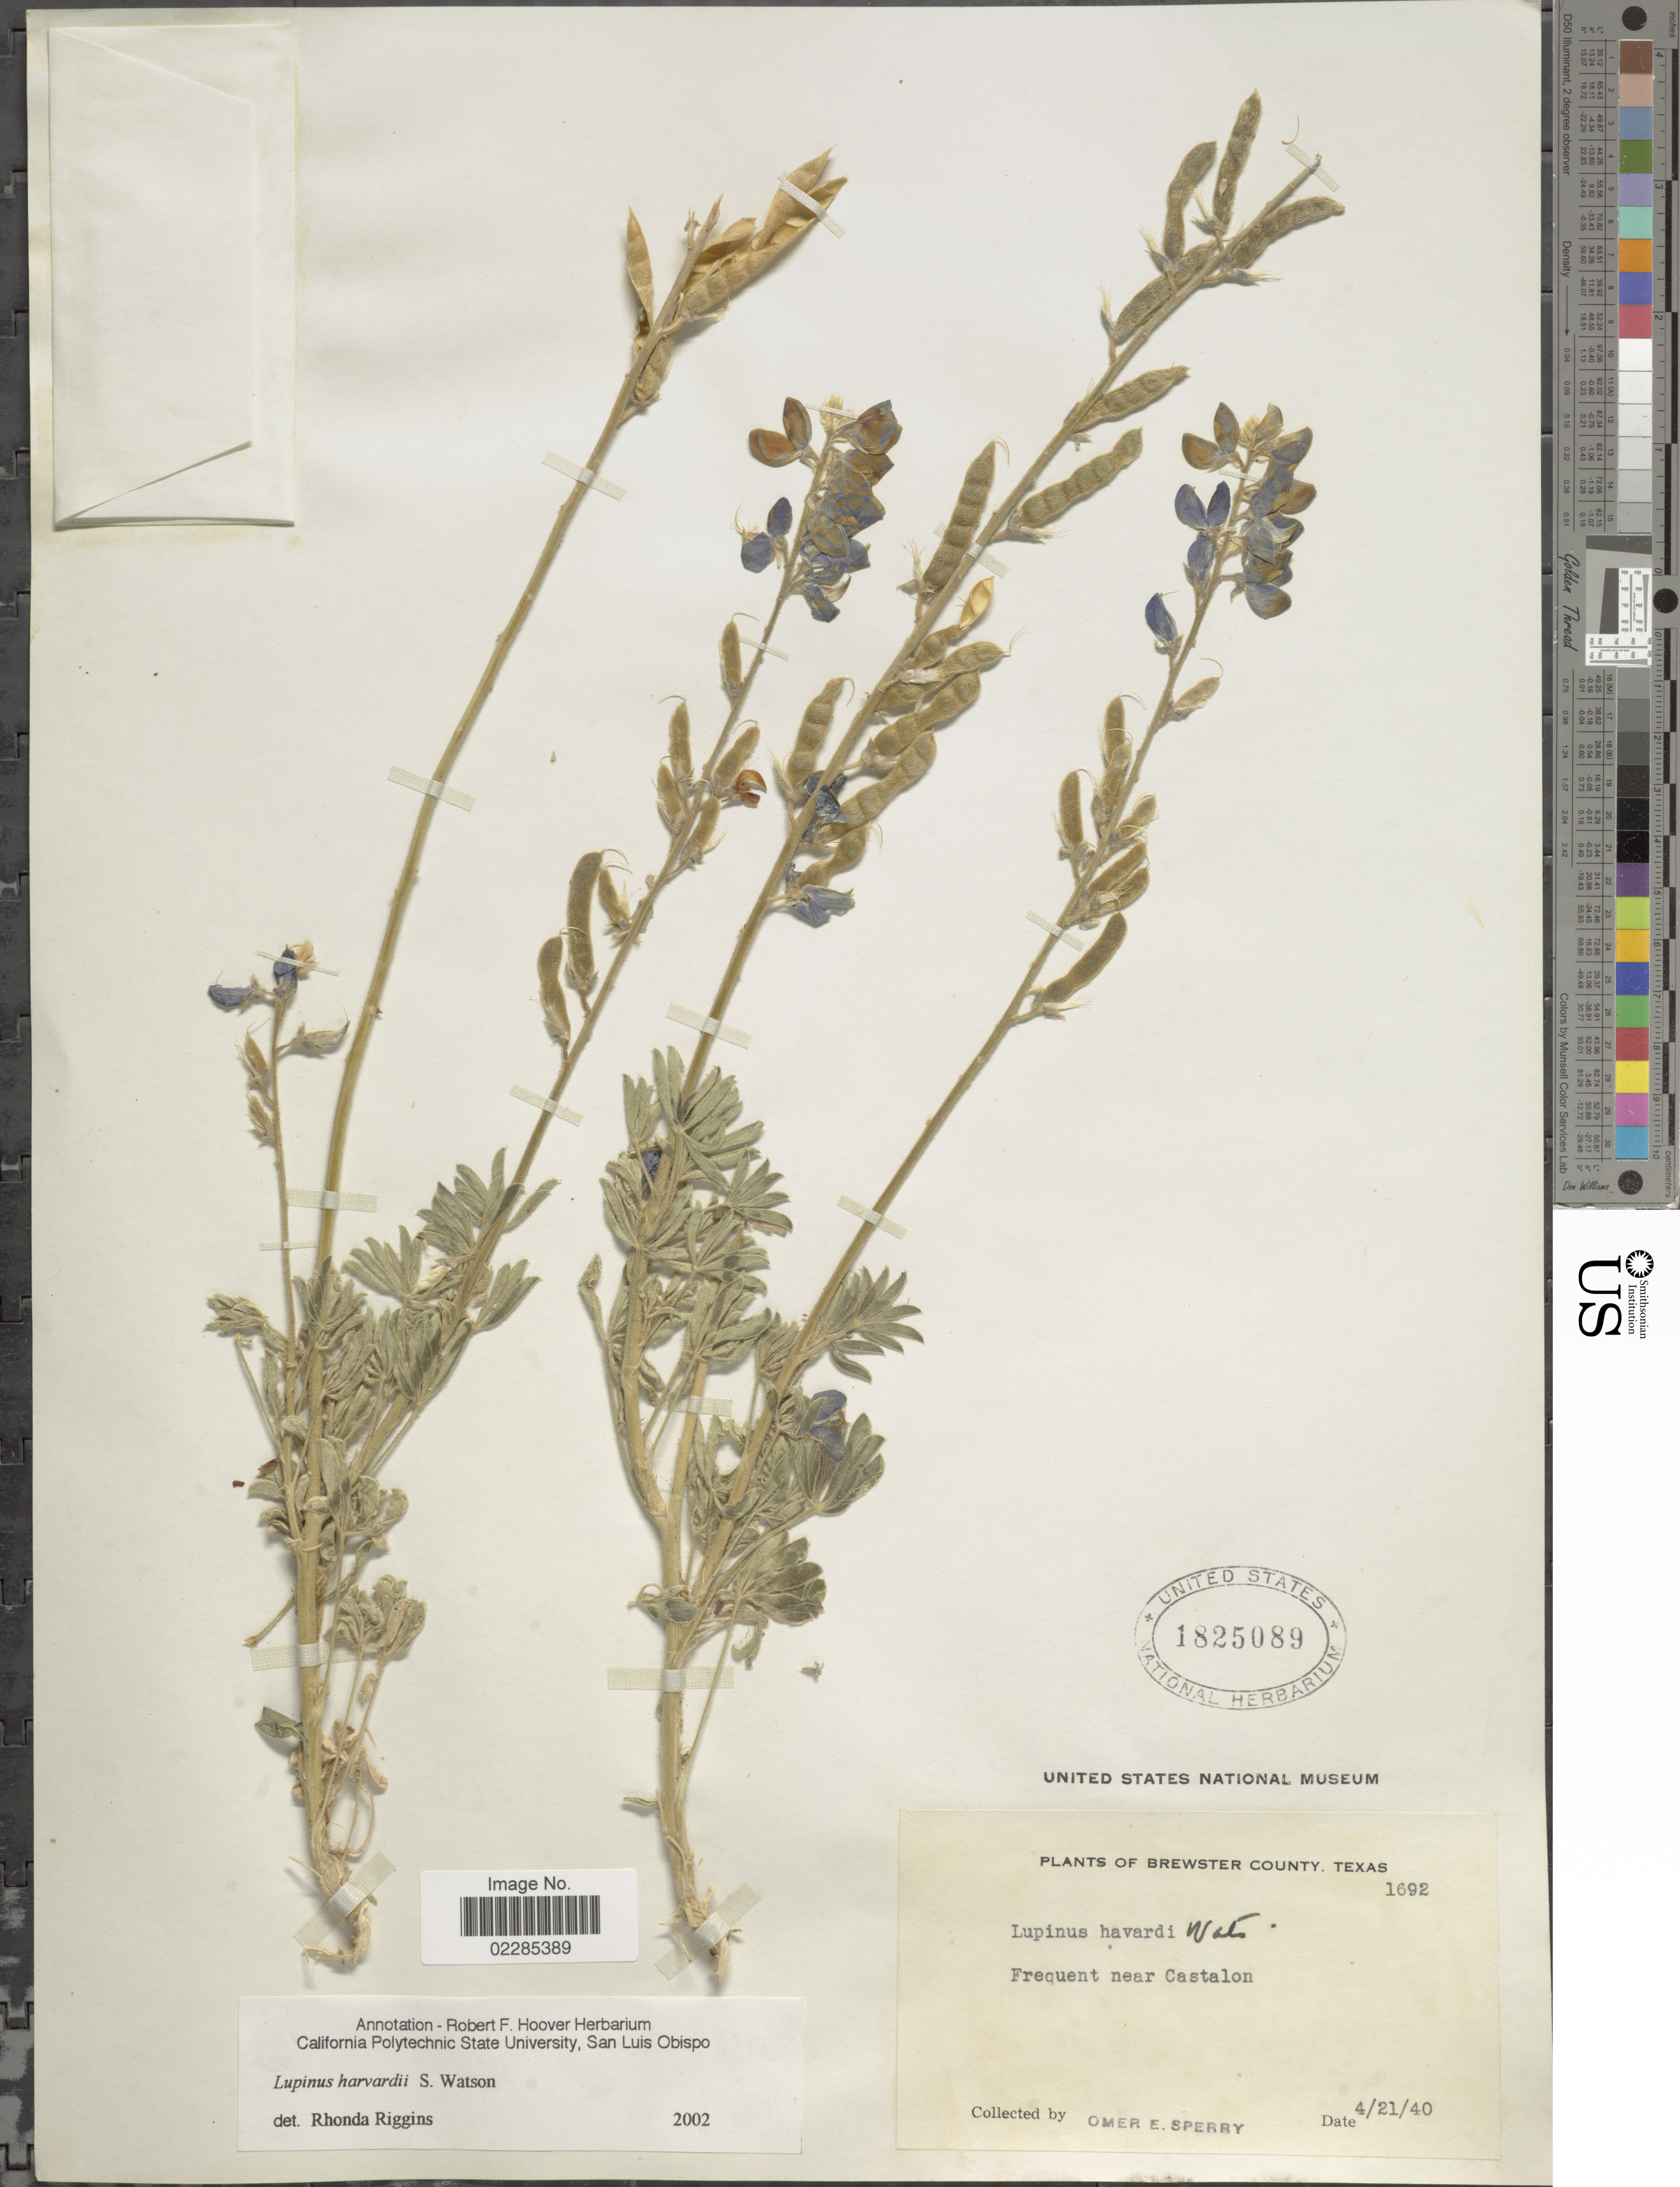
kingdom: Plantae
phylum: Tracheophyta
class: Magnoliopsida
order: Fabales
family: Fabaceae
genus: Lupinus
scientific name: Lupinus havardii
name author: S. Watson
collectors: O. E. Sperry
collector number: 1692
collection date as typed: Transcribed d/m/y: 21/4/40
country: United States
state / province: Texas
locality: Brewster County, Frequent near Castalon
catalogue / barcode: US 1825089